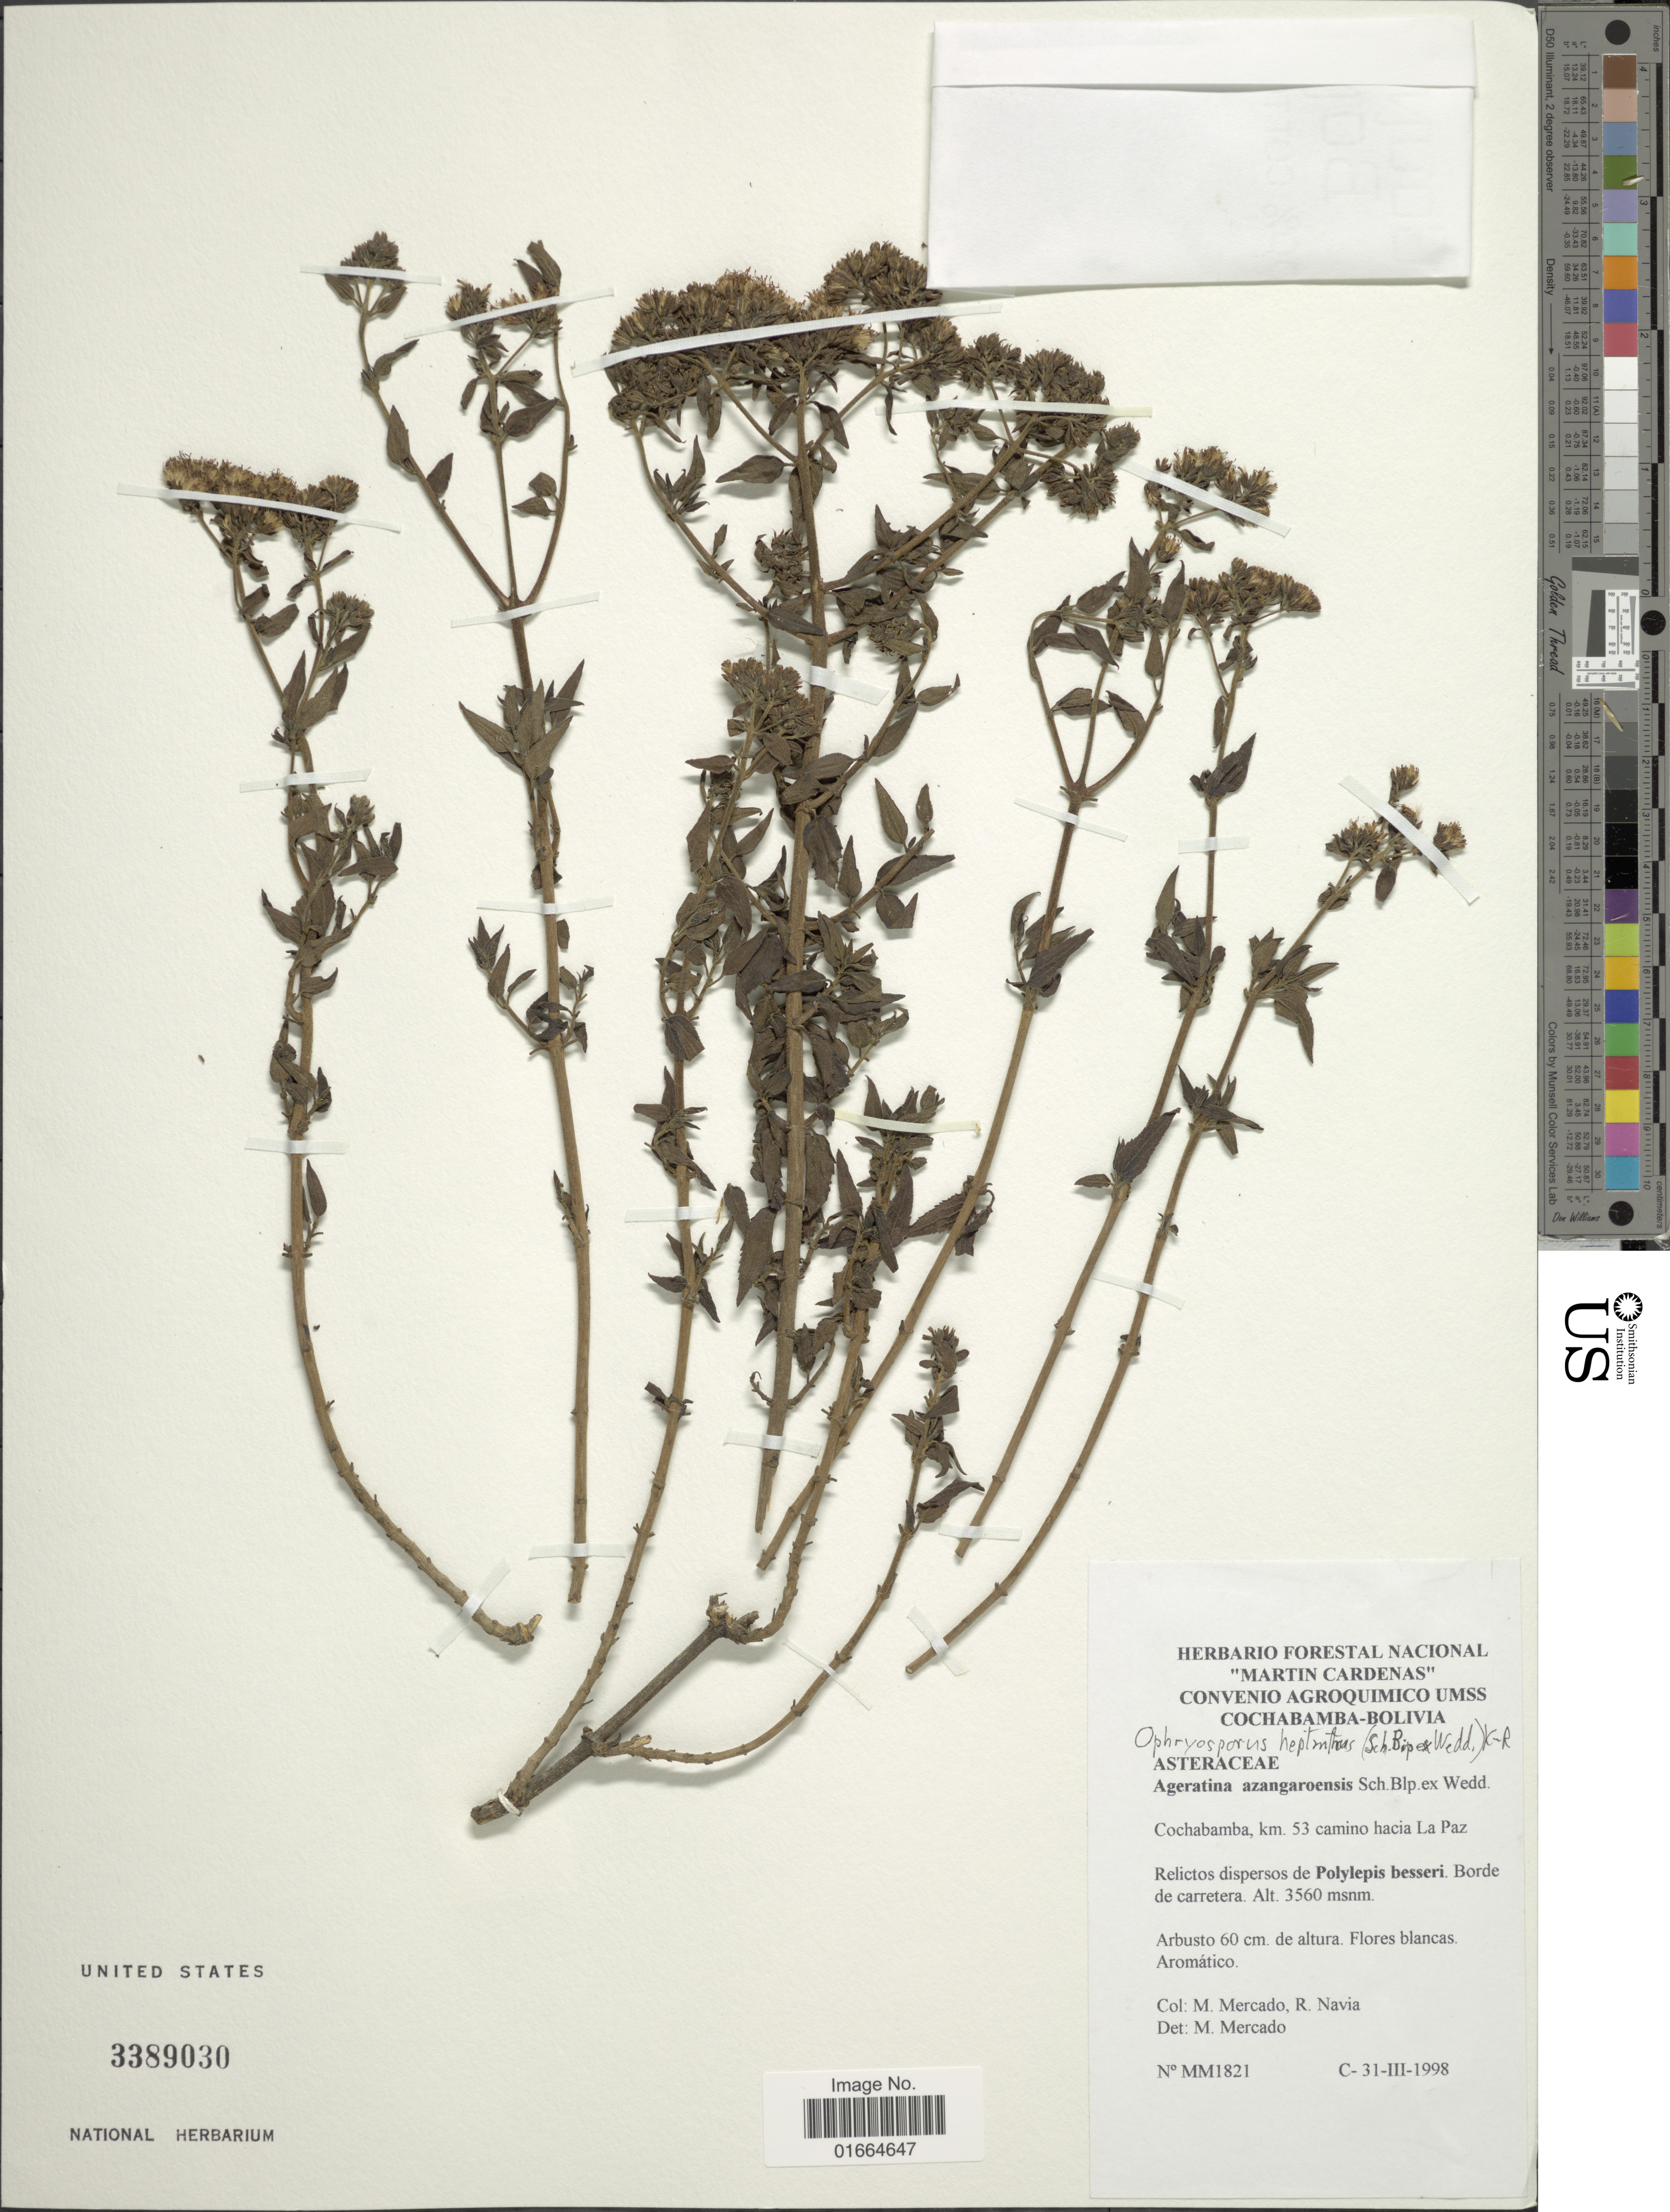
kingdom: Plantae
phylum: Tracheophyta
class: Magnoliopsida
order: Asterales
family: Asteraceae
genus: Ophryosporus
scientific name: Ophryosporus heptanthus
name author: (Sch. Bip. ex Wedd.) R.M. King & H. Rob.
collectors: M. Mercado & R. Fernández Navia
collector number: MM1821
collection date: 1998-03-31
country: Bolivia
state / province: Cochabamba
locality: Cochabamba, km. 53 camino hacia La Paz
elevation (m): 3560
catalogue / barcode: US 3389030